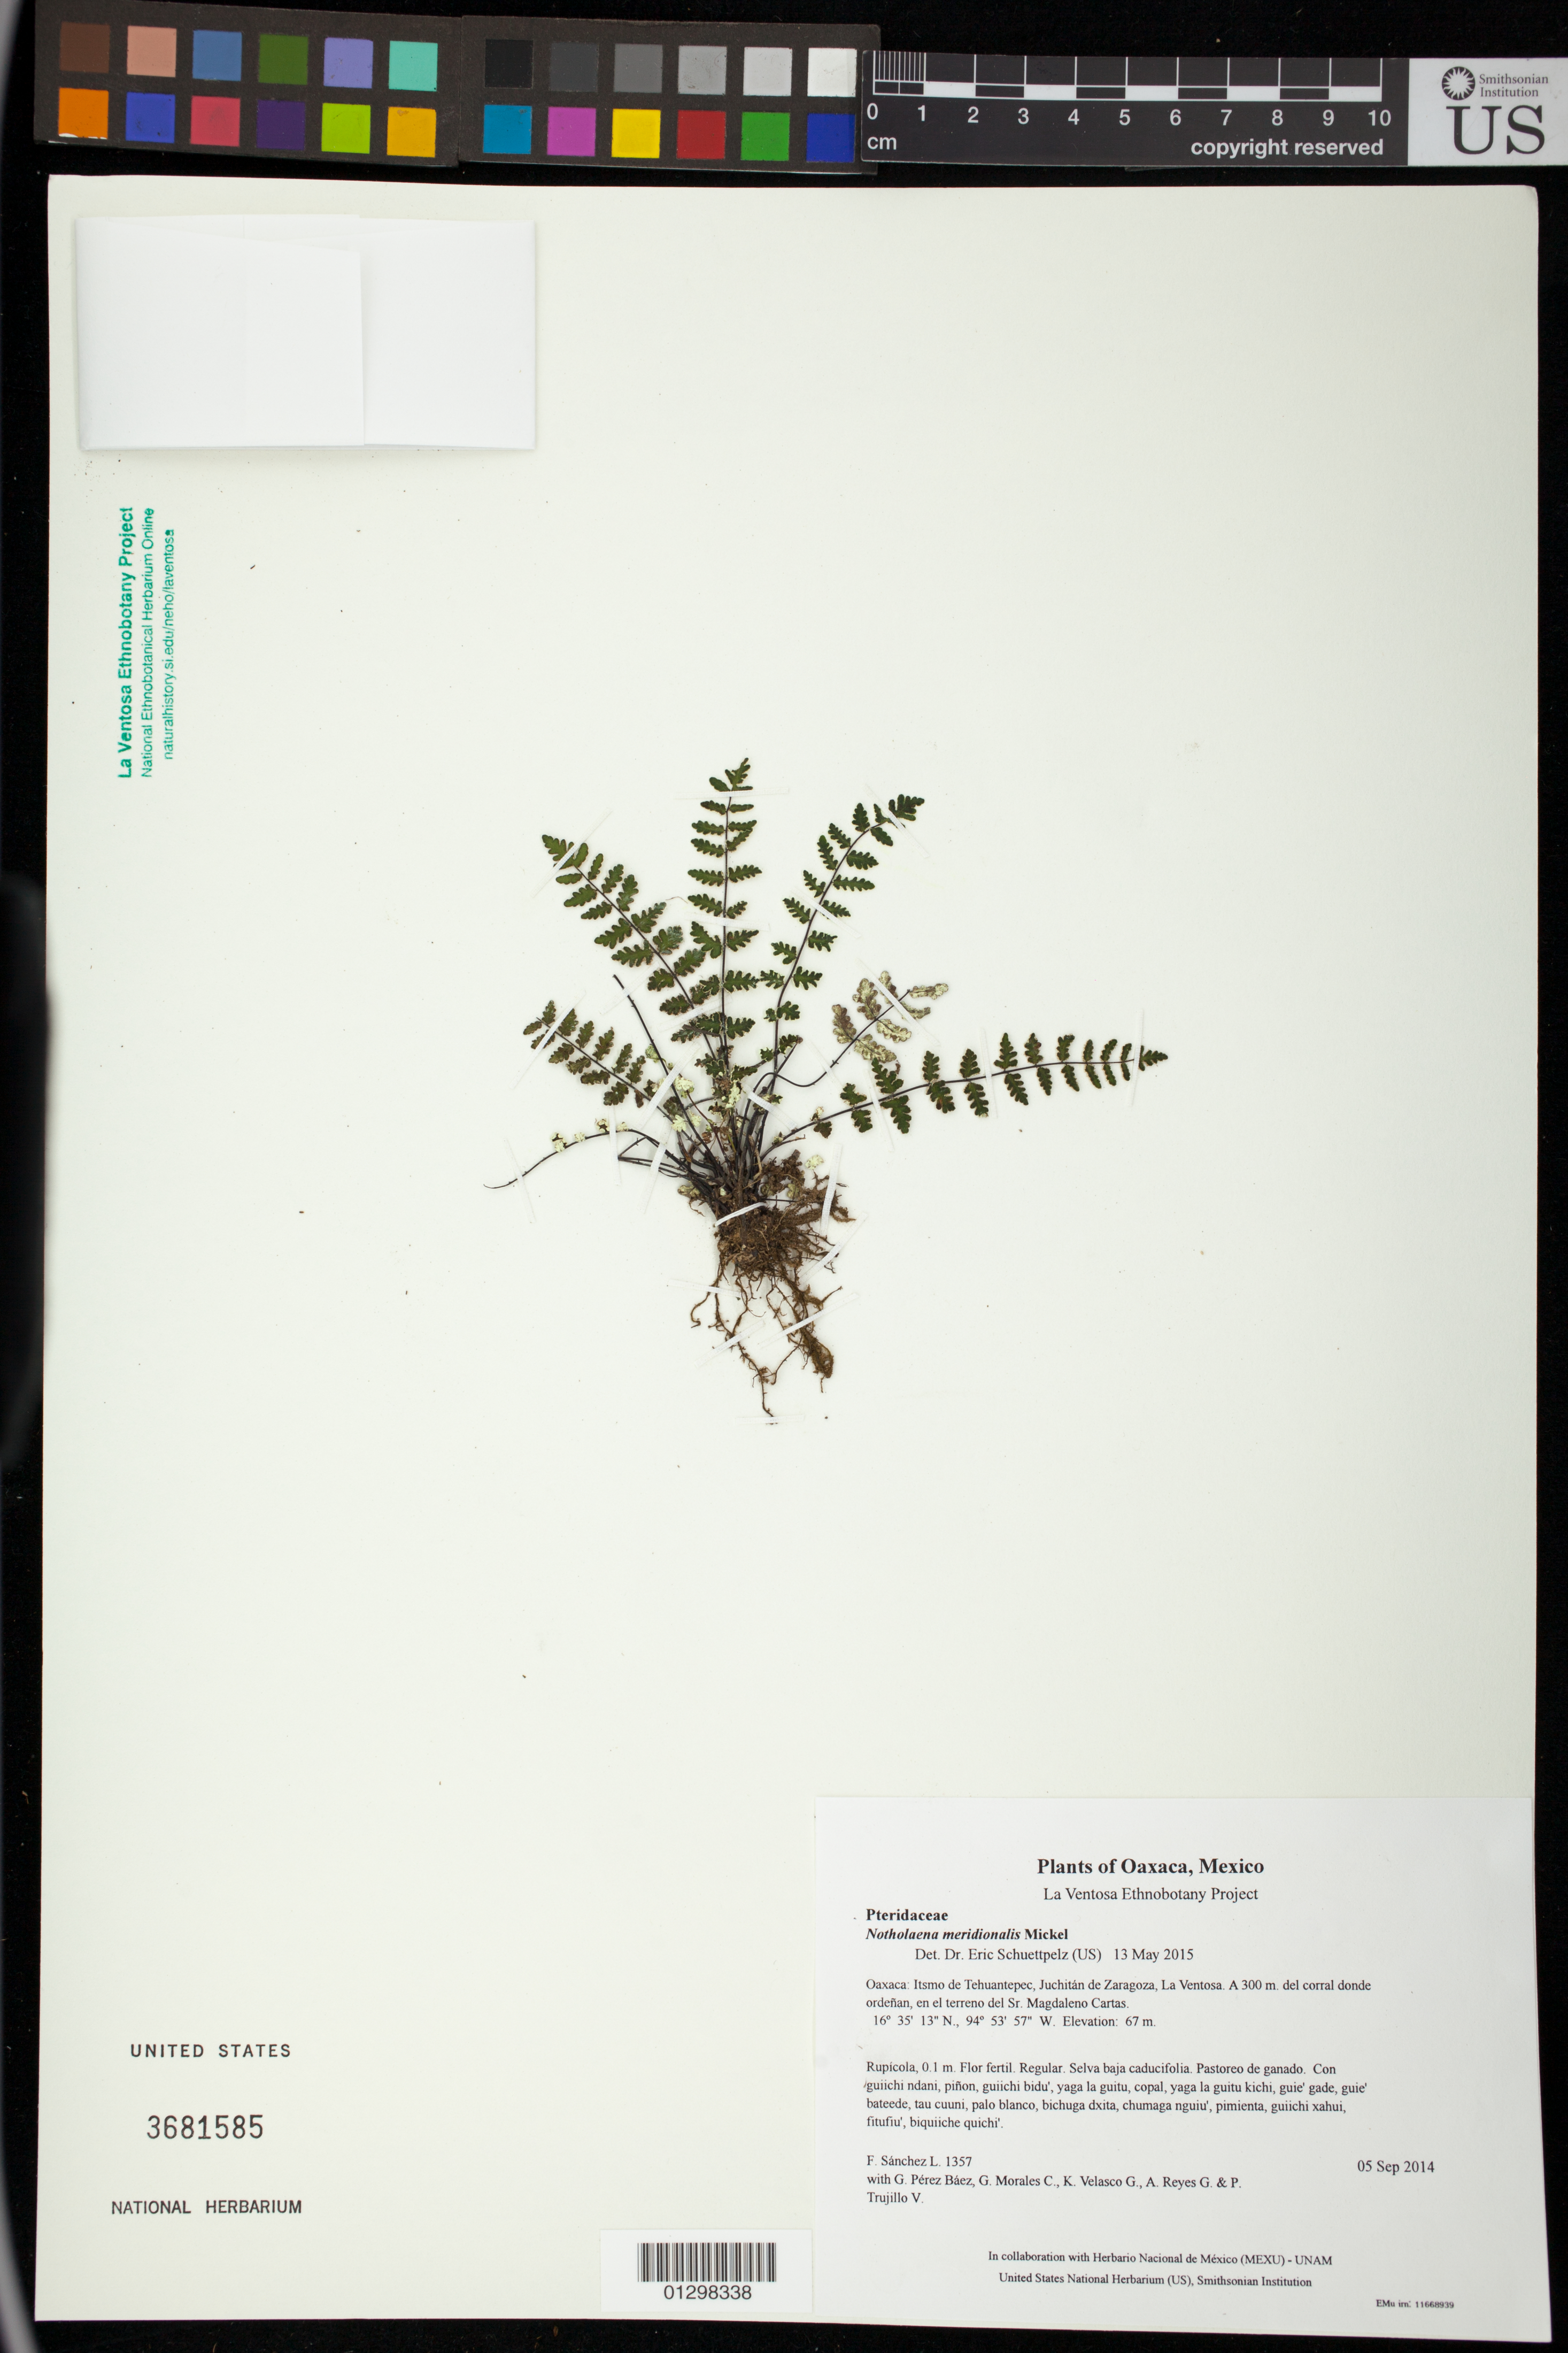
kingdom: Plantae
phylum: Tracheophyta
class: Polypodiopsida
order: Polypodiales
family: Pteridaceae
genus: Notholaena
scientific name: Notholaena meridionalis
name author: Mickel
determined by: Schuettpelz, E., (US), Smithsonian Institution - National Museum of Natural History (UNITED STATES)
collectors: F. Sánchez L., G. Pérez Báez, G. Morales C., K. Velasco G., A. Reyes G. & P. Trujillo V.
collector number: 1357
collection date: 2014-09-05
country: Mexico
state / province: Oaxaca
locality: Itsmo de Tehuantepec, Juchitán de Zaragoza, La Ventosa. A 300 m. del corral donde ordeñan, en el terreno del Sr. Magdaleno Cartas.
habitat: Selva baja caducifolia. Pastoreo de ganado.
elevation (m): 67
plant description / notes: MEXU, US; Guixi bandaga. 0.1 m. Nuu.; helecho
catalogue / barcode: US 3681585